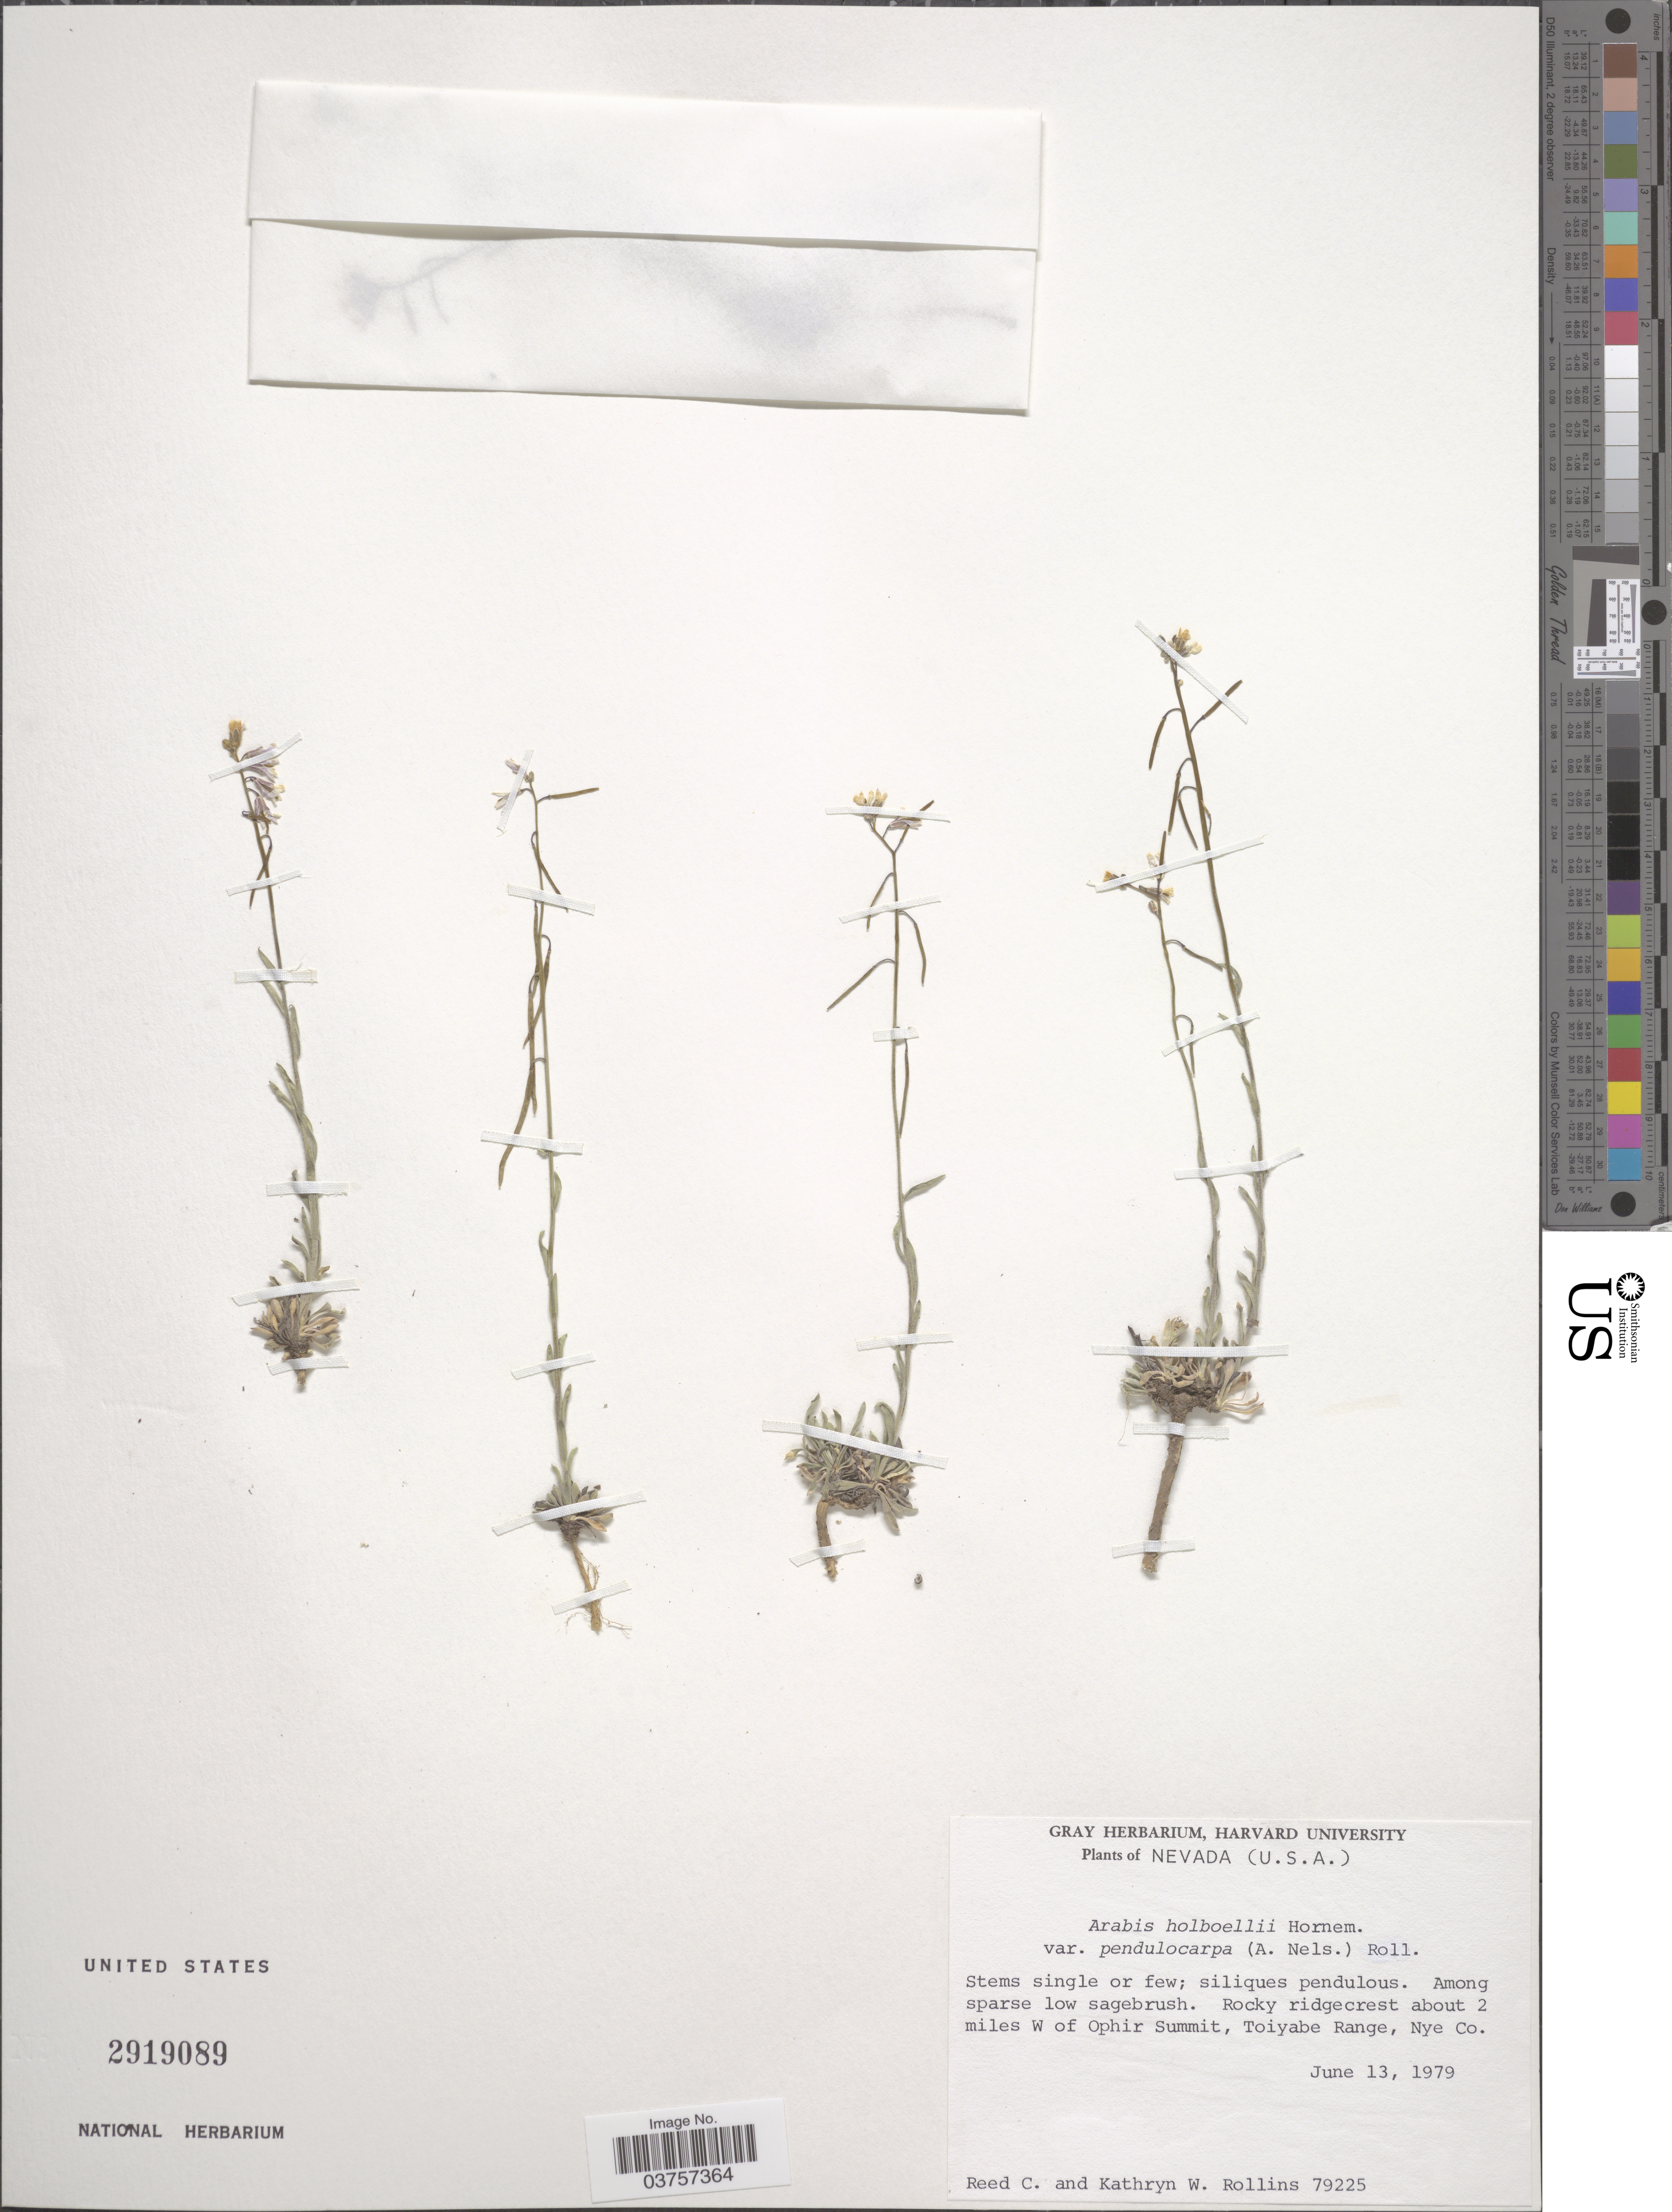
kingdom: Plantae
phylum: Tracheophyta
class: Magnoliopsida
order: Brassicales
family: Brassicaceae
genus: Arabis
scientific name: Arabis holboellii var. pendulocarpa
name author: (A. Nelson) Rollins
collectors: R. C. Rollins & K. W. Rollins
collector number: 79225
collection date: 1979-06-13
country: United States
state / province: Nevada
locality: Rocky ridgecrest about 2 miles W of Ophir Summit, Toiyabe Range, Nye Co.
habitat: among sparse low sagebrush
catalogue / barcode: US 2919089